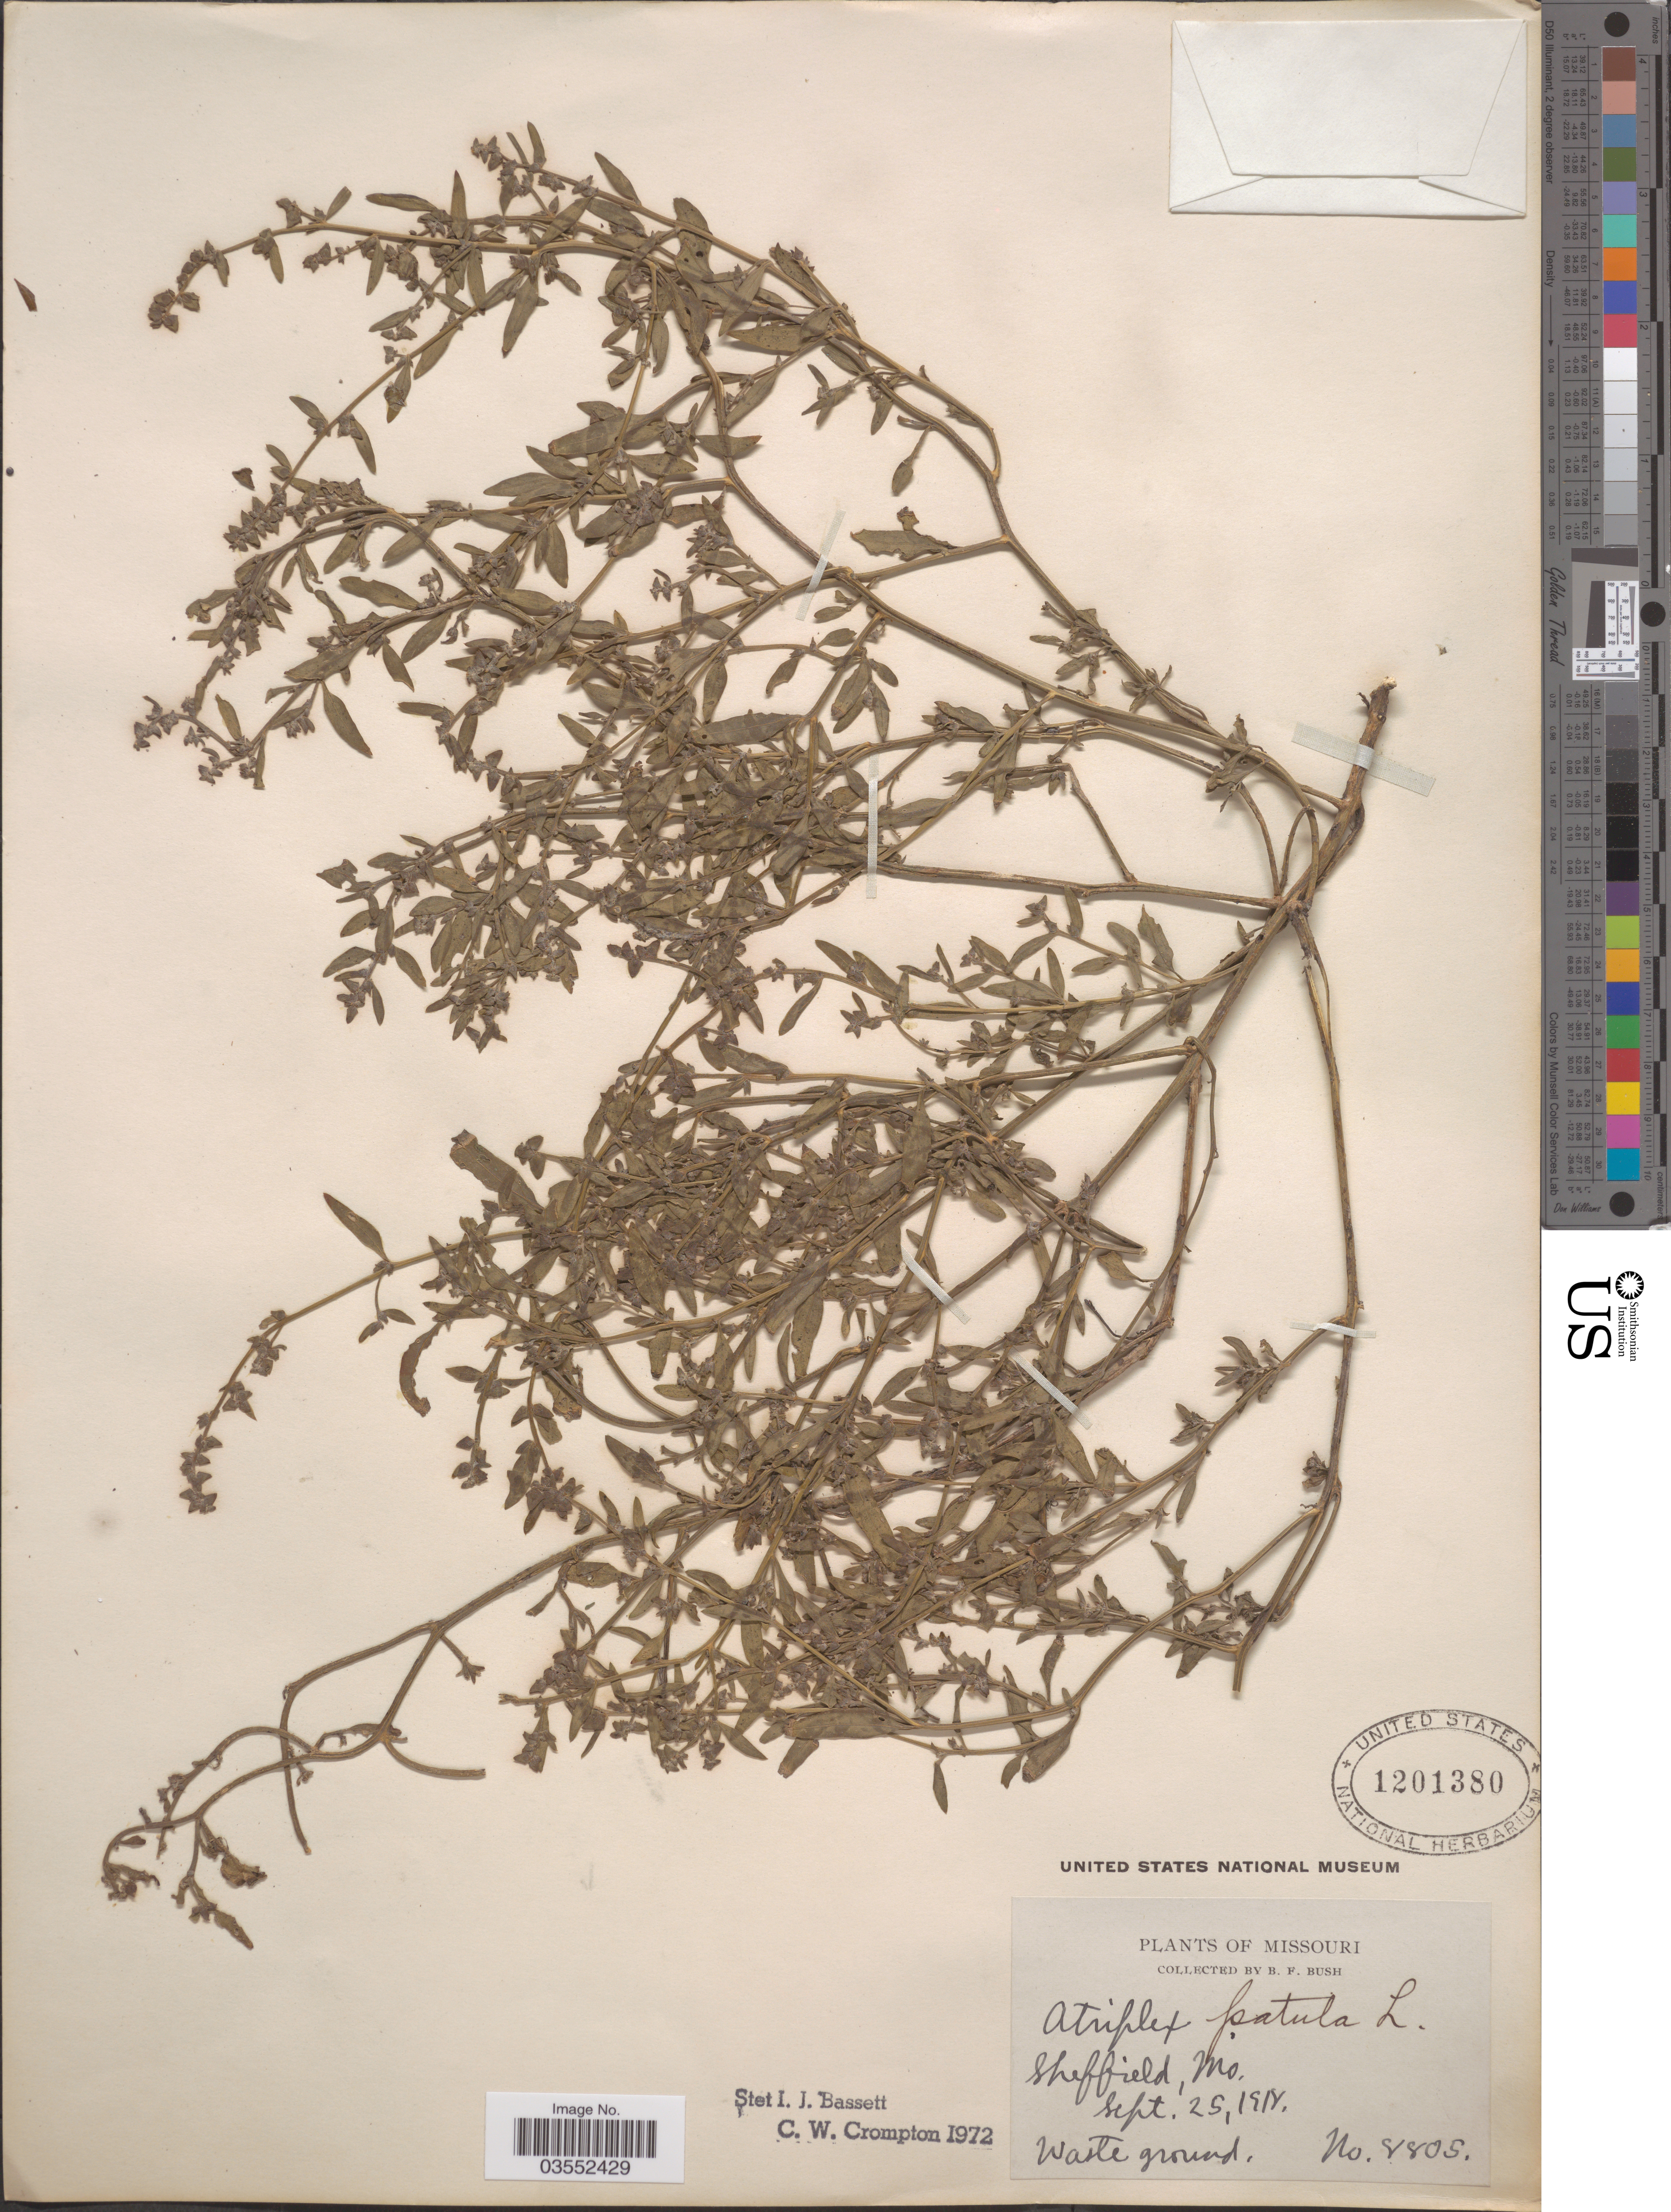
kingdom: Plantae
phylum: Tracheophyta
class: Magnoliopsida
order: Caryophyllales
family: Amaranthaceae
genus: Atriplex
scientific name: Atriplex patula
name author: L.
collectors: B. F. Bush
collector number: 8805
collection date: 1918-09-25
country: United States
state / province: Missouri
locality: Sheffield.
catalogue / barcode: US 1201380